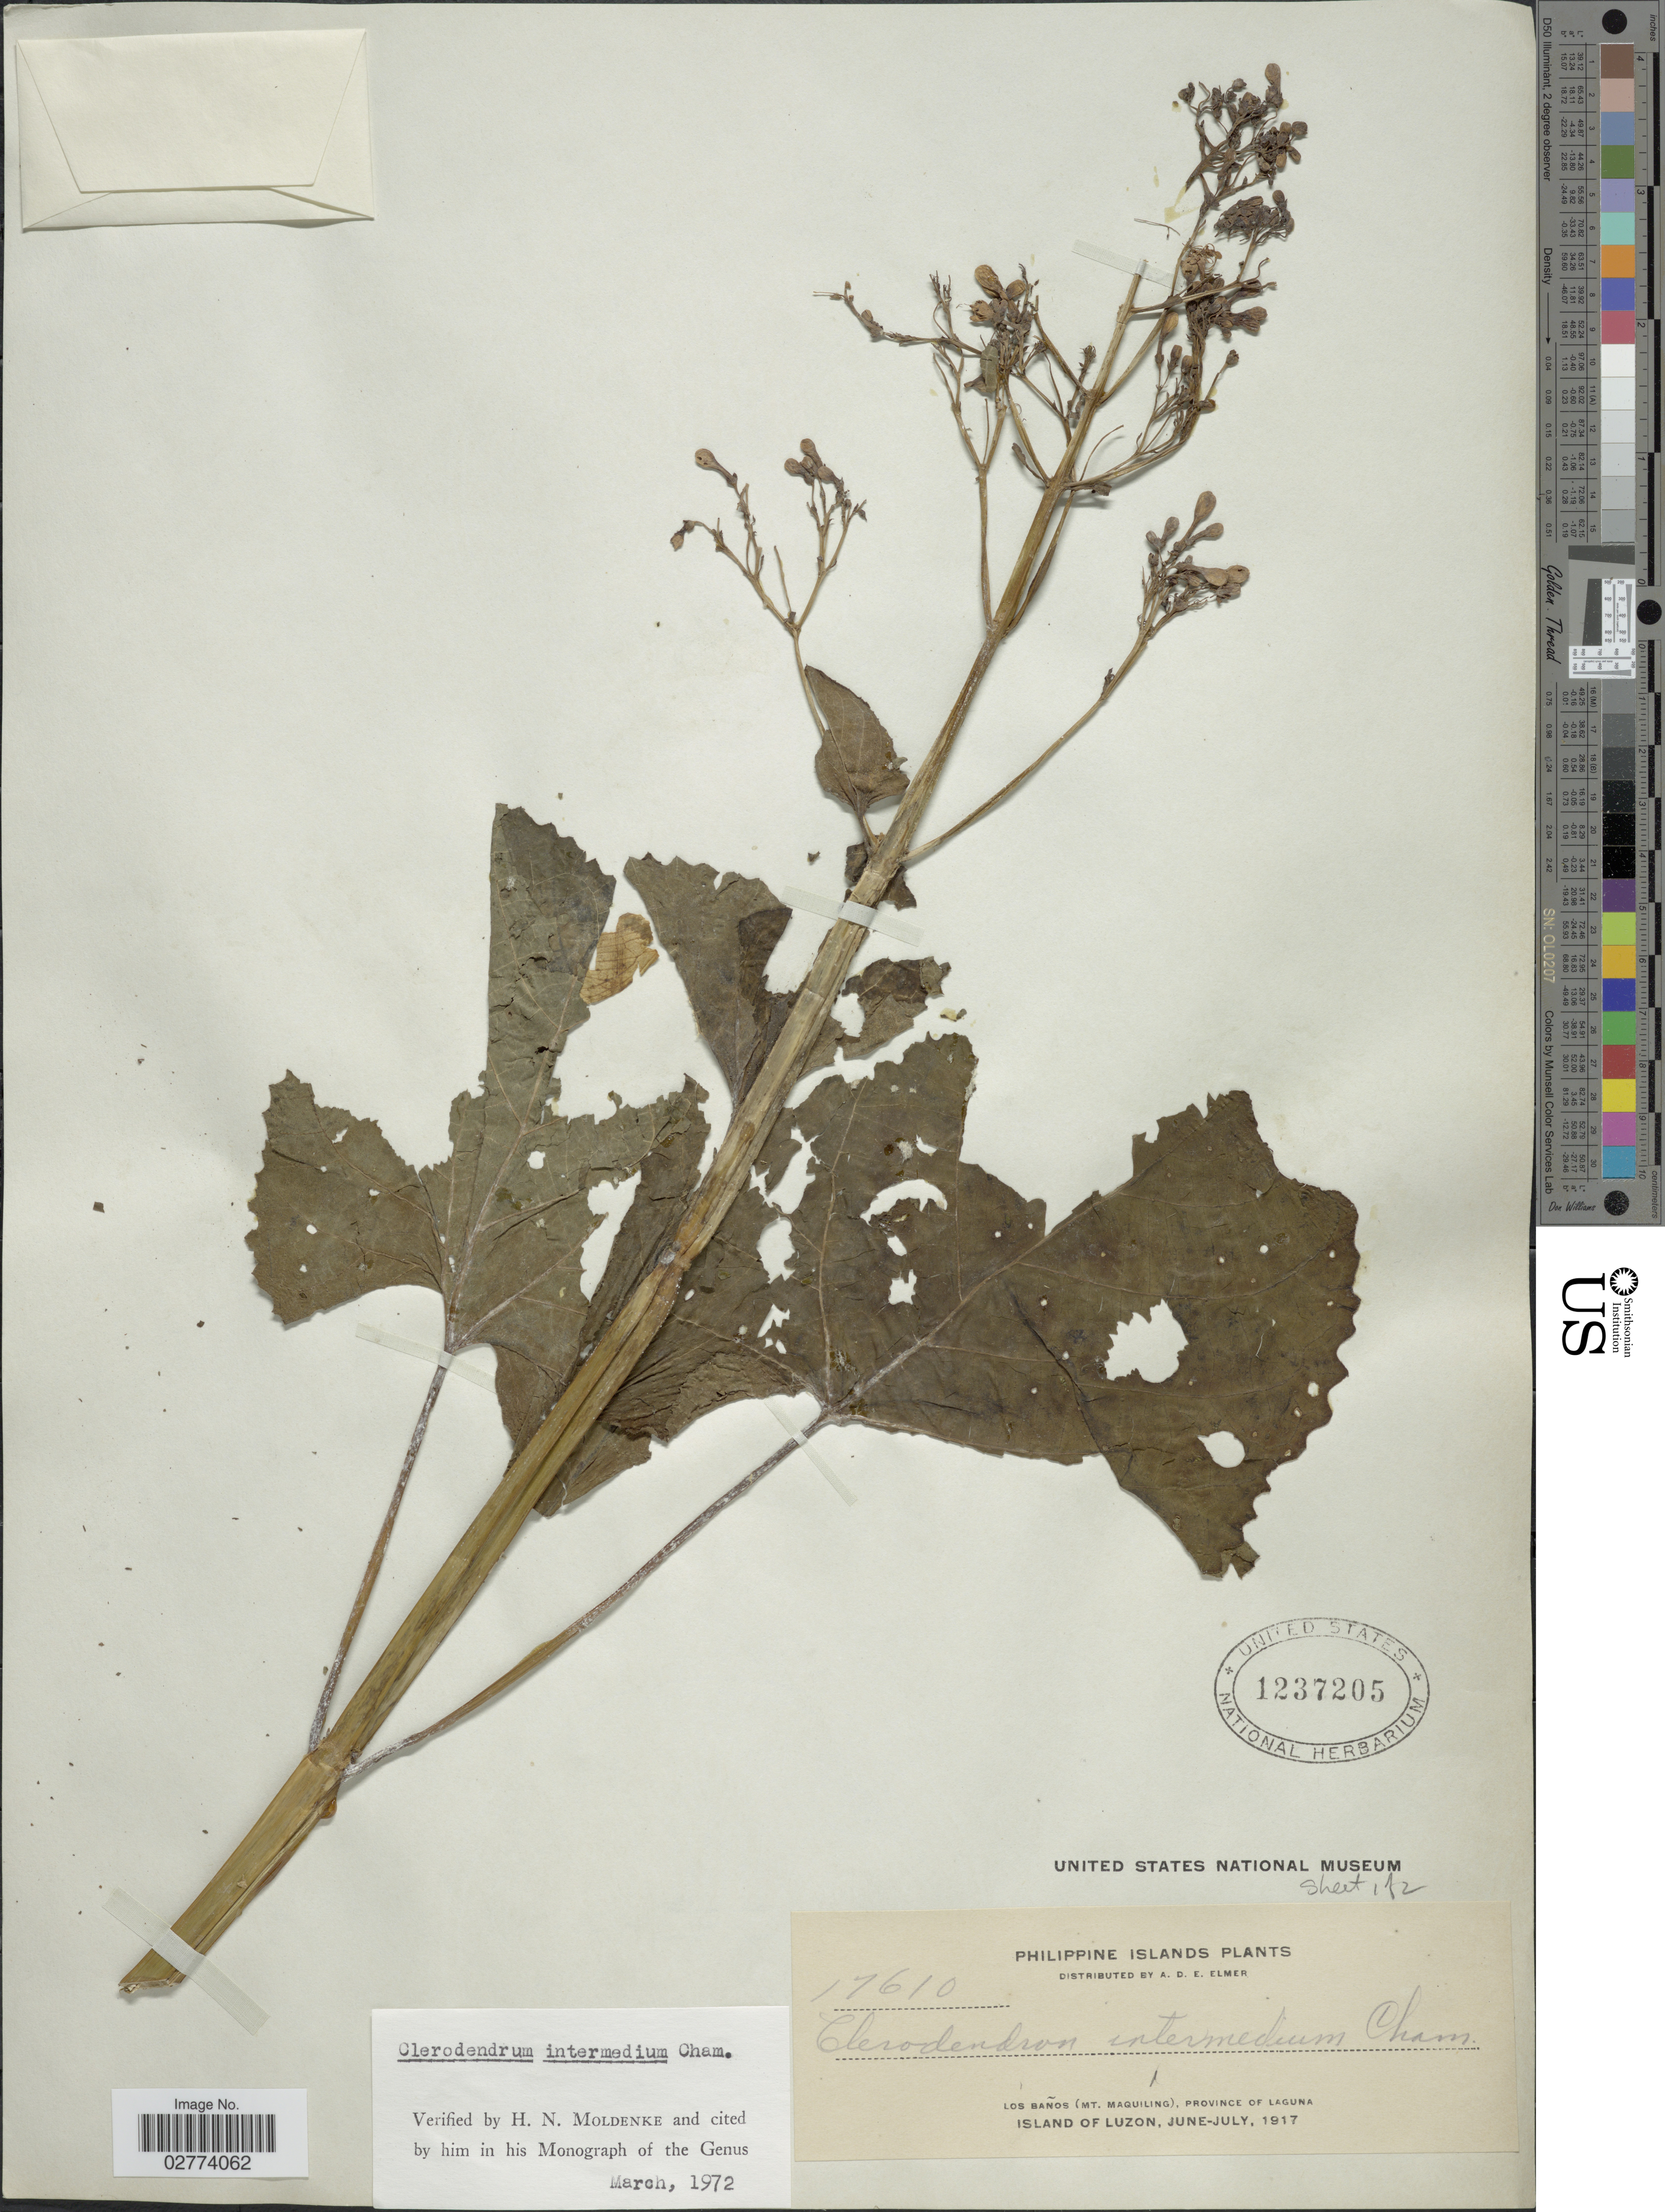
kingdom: Plantae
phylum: Tracheophyta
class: Magnoliopsida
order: Lamiales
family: Lamiaceae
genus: Clerodendrum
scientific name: Clerodendrum intermedium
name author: Cham.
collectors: A. D. E. Elmer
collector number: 17610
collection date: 1917-06/1917-07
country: Philippines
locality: Los Banos (Mt. Maquiling), Province of Laguna, Island of Luzon.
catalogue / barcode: US 1237205